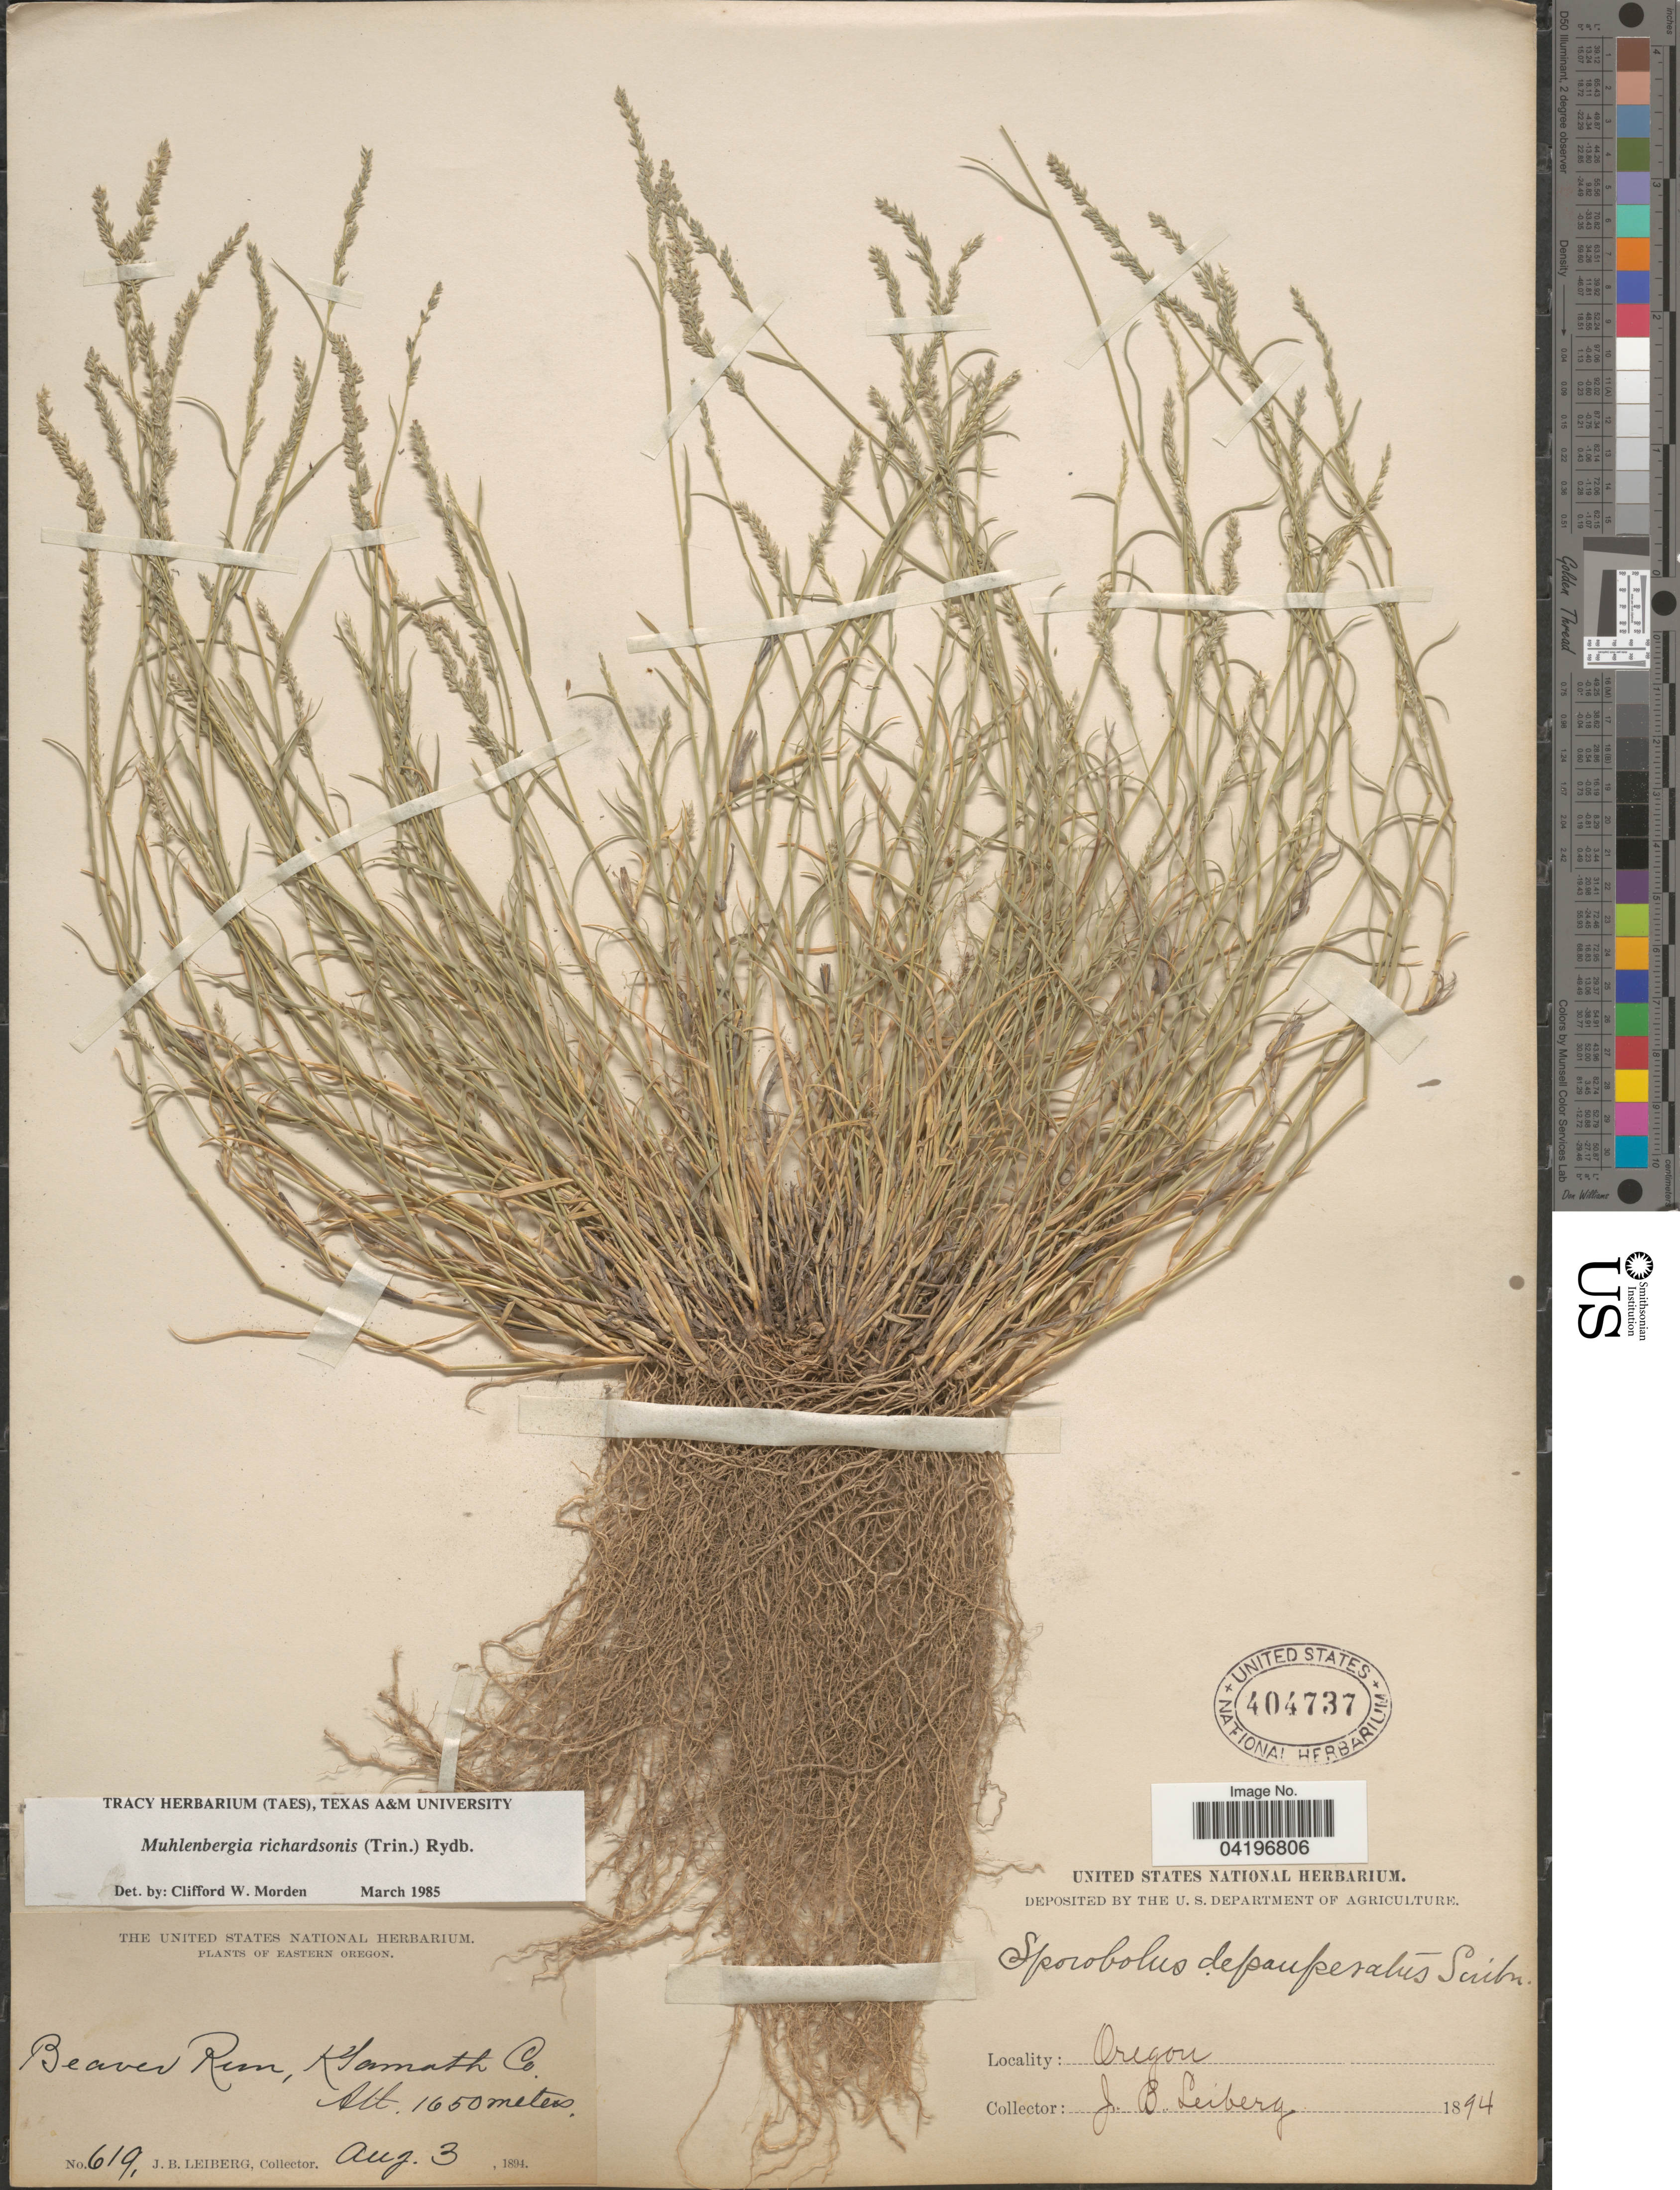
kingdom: Plantae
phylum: Tracheophyta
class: Liliopsida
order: Poales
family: Poaceae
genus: Muhlenbergia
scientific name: Muhlenbergia richardsonis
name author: (Trin.) Rydb.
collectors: J. B. Leiberg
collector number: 619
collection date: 1894-08-03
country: United States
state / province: Oregon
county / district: Klamath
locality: Eastern Oregon. Beaver Run, Klamath Co.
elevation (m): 1650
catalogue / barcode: US 404737